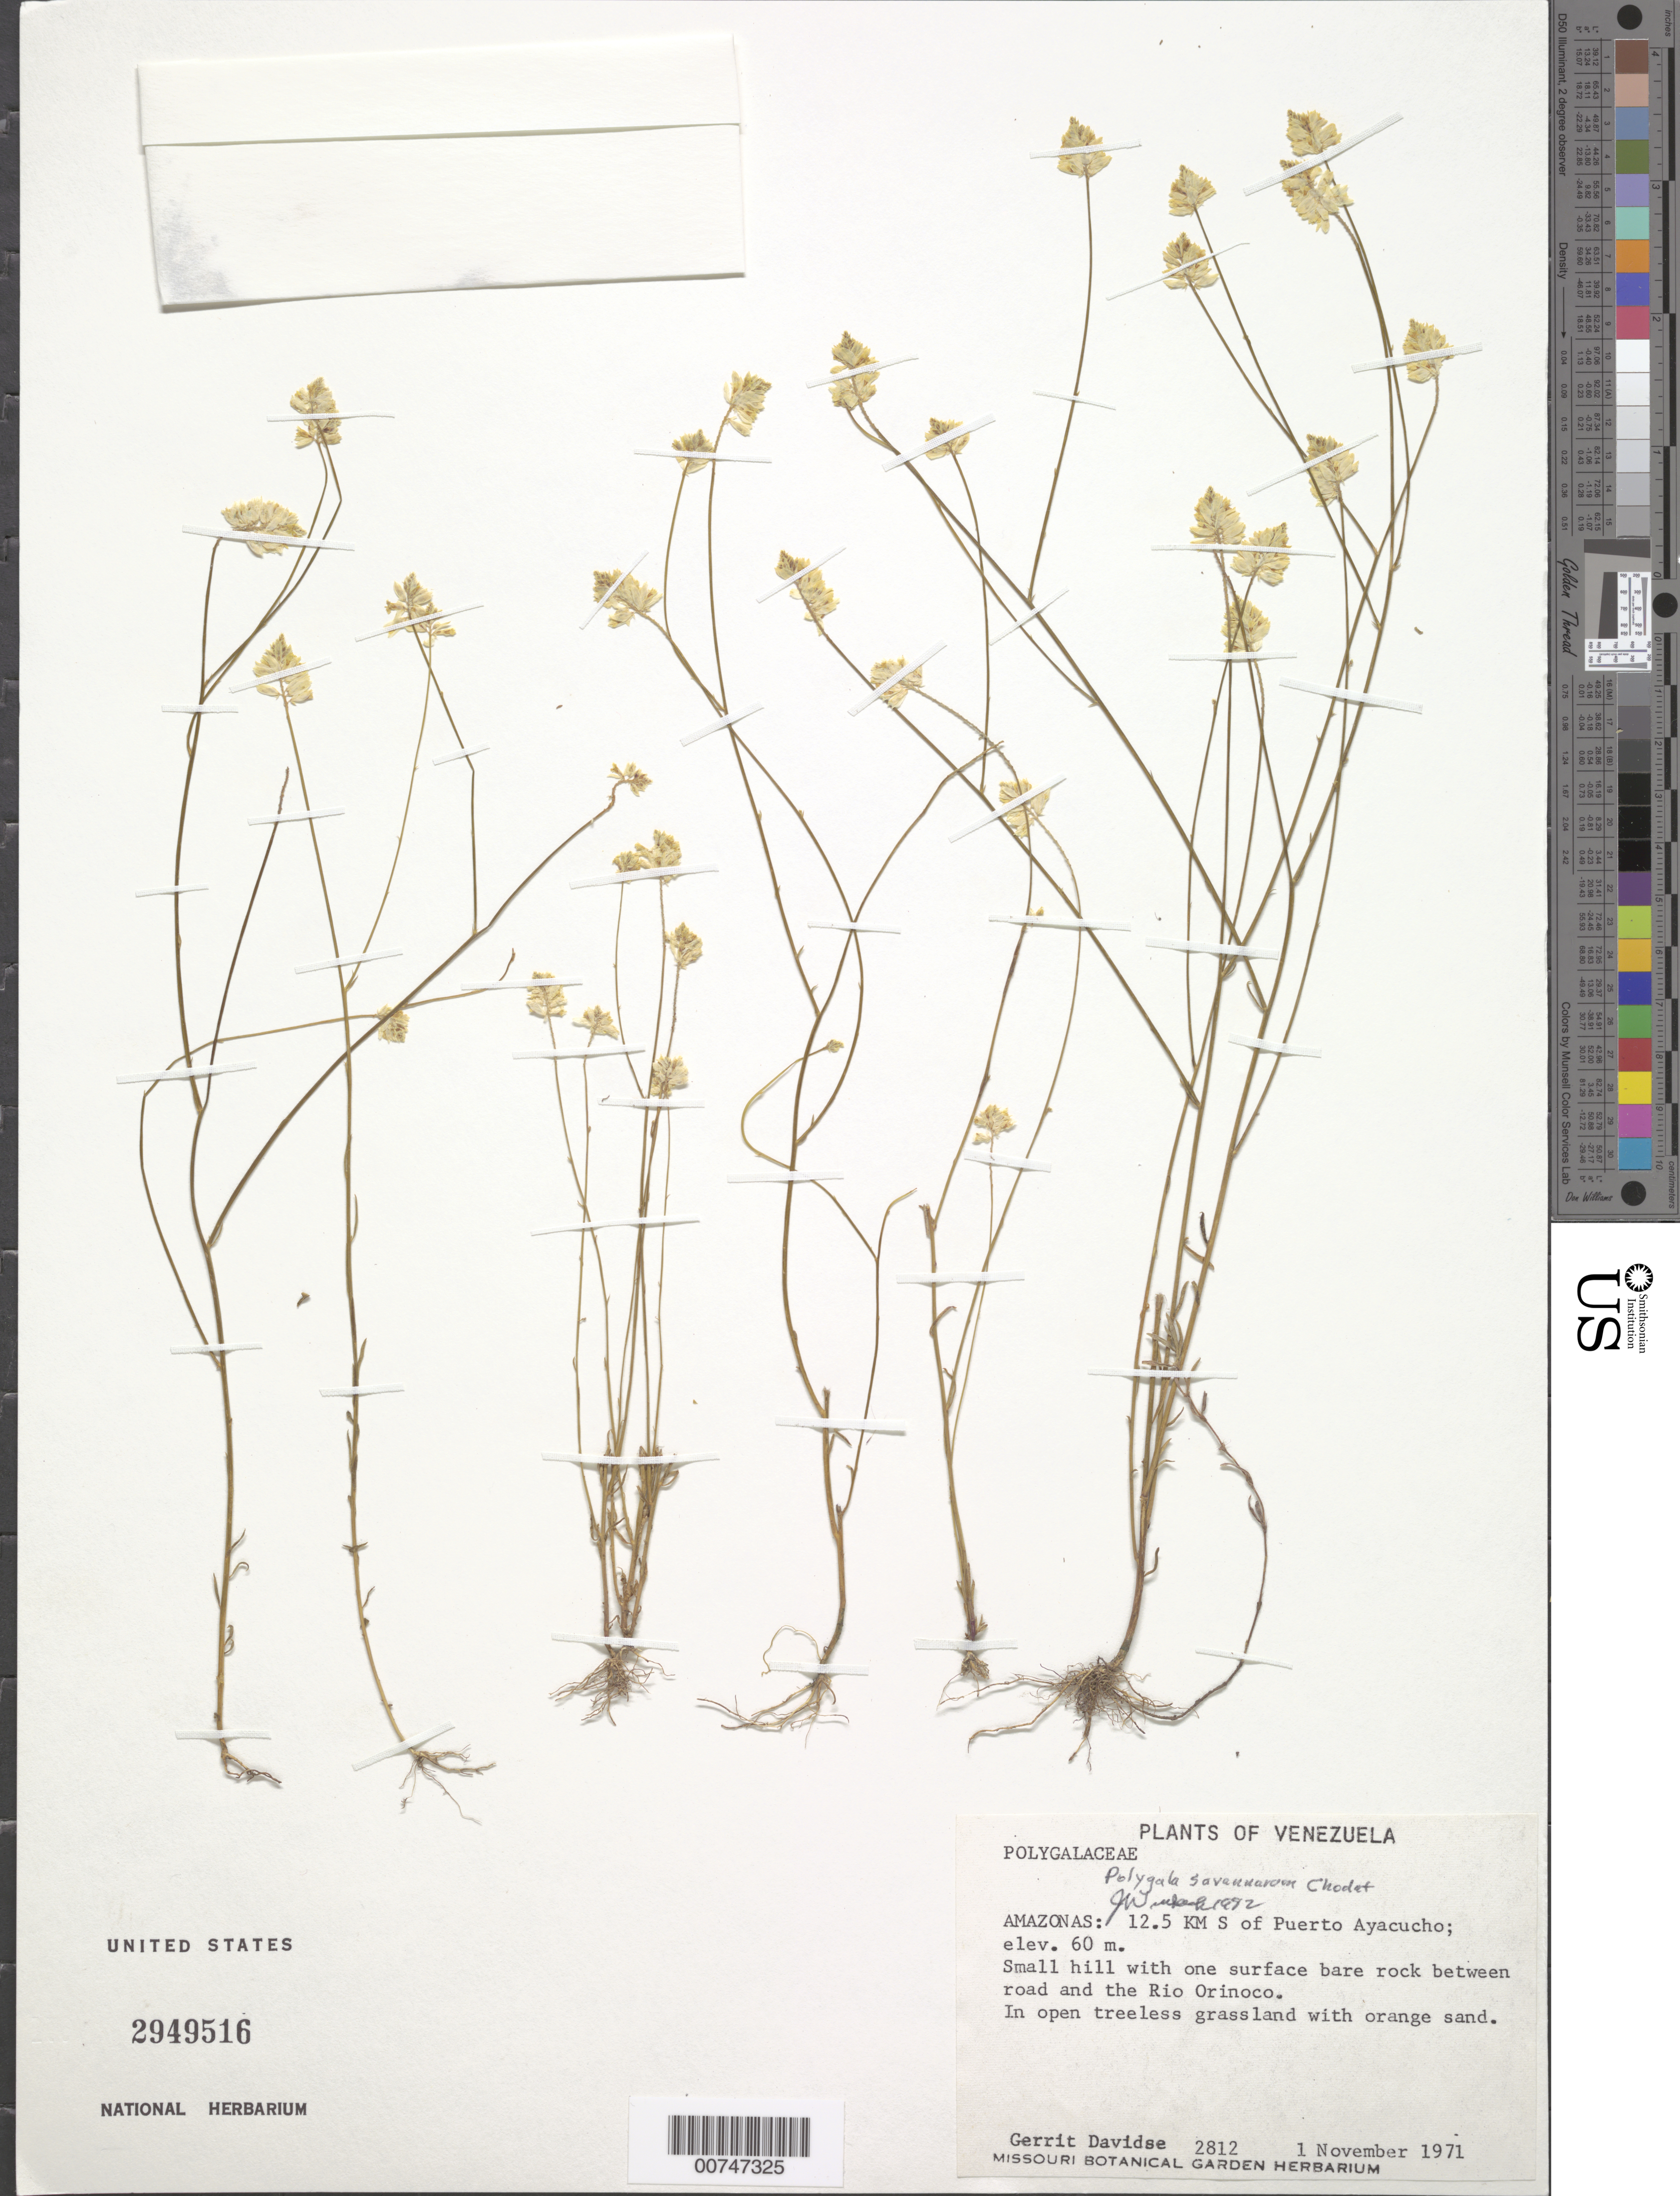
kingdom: Plantae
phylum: Tracheophyta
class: Magnoliopsida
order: Fabales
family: Polygalaceae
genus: Polygala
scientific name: Polygala savannarum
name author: Chodat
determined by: Wurdack, John J., (US), US (UNITED STATES)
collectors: G. Davidse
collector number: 2812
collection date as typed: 1-Nov-71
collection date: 1971-11-01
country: Venezuela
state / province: Amazonas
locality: Puerto Ayacucho, 12.5 km S of; Río Orinoco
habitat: Open treeless grassland with orange sand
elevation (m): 60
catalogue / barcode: US 2949516